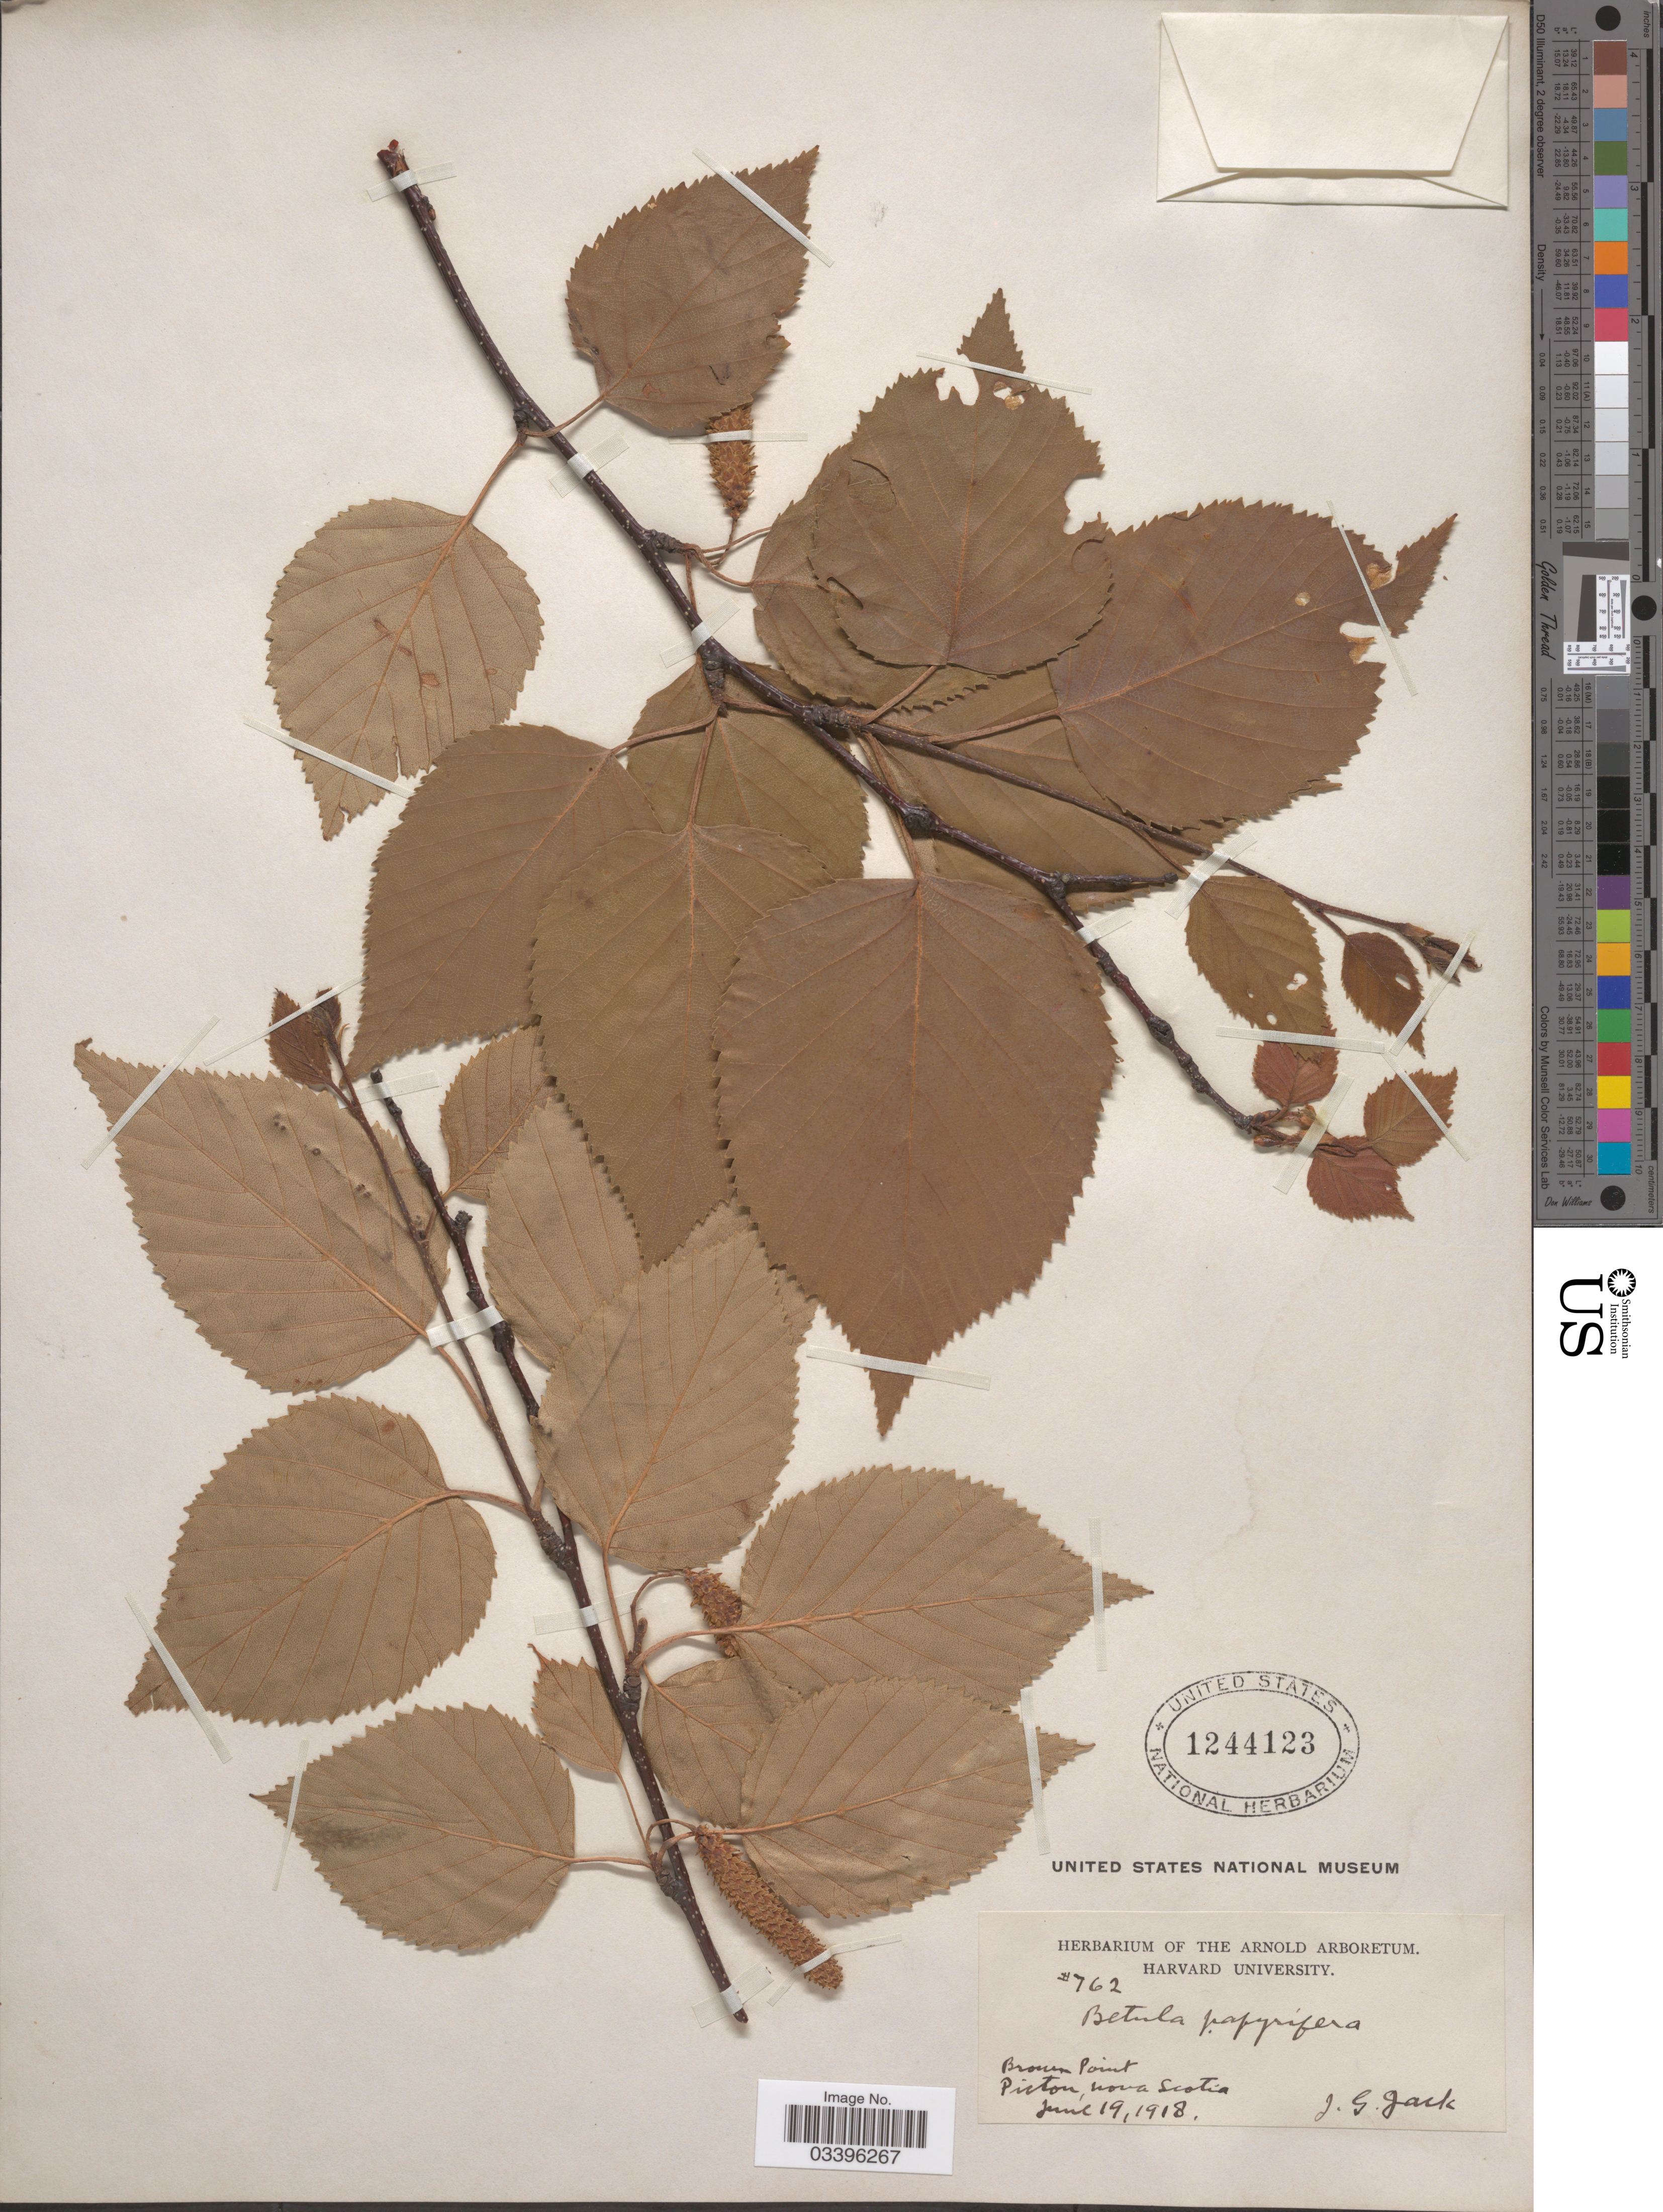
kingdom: Plantae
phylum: Tracheophyta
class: Magnoliopsida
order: Fagales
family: Betulaceae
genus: Betula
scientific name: Betula papyrifera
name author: Marshall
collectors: J. G. Jack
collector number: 762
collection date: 1918-06-19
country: Canada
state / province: Nova Scotia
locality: Brown Point. Picton.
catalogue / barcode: US 1244123